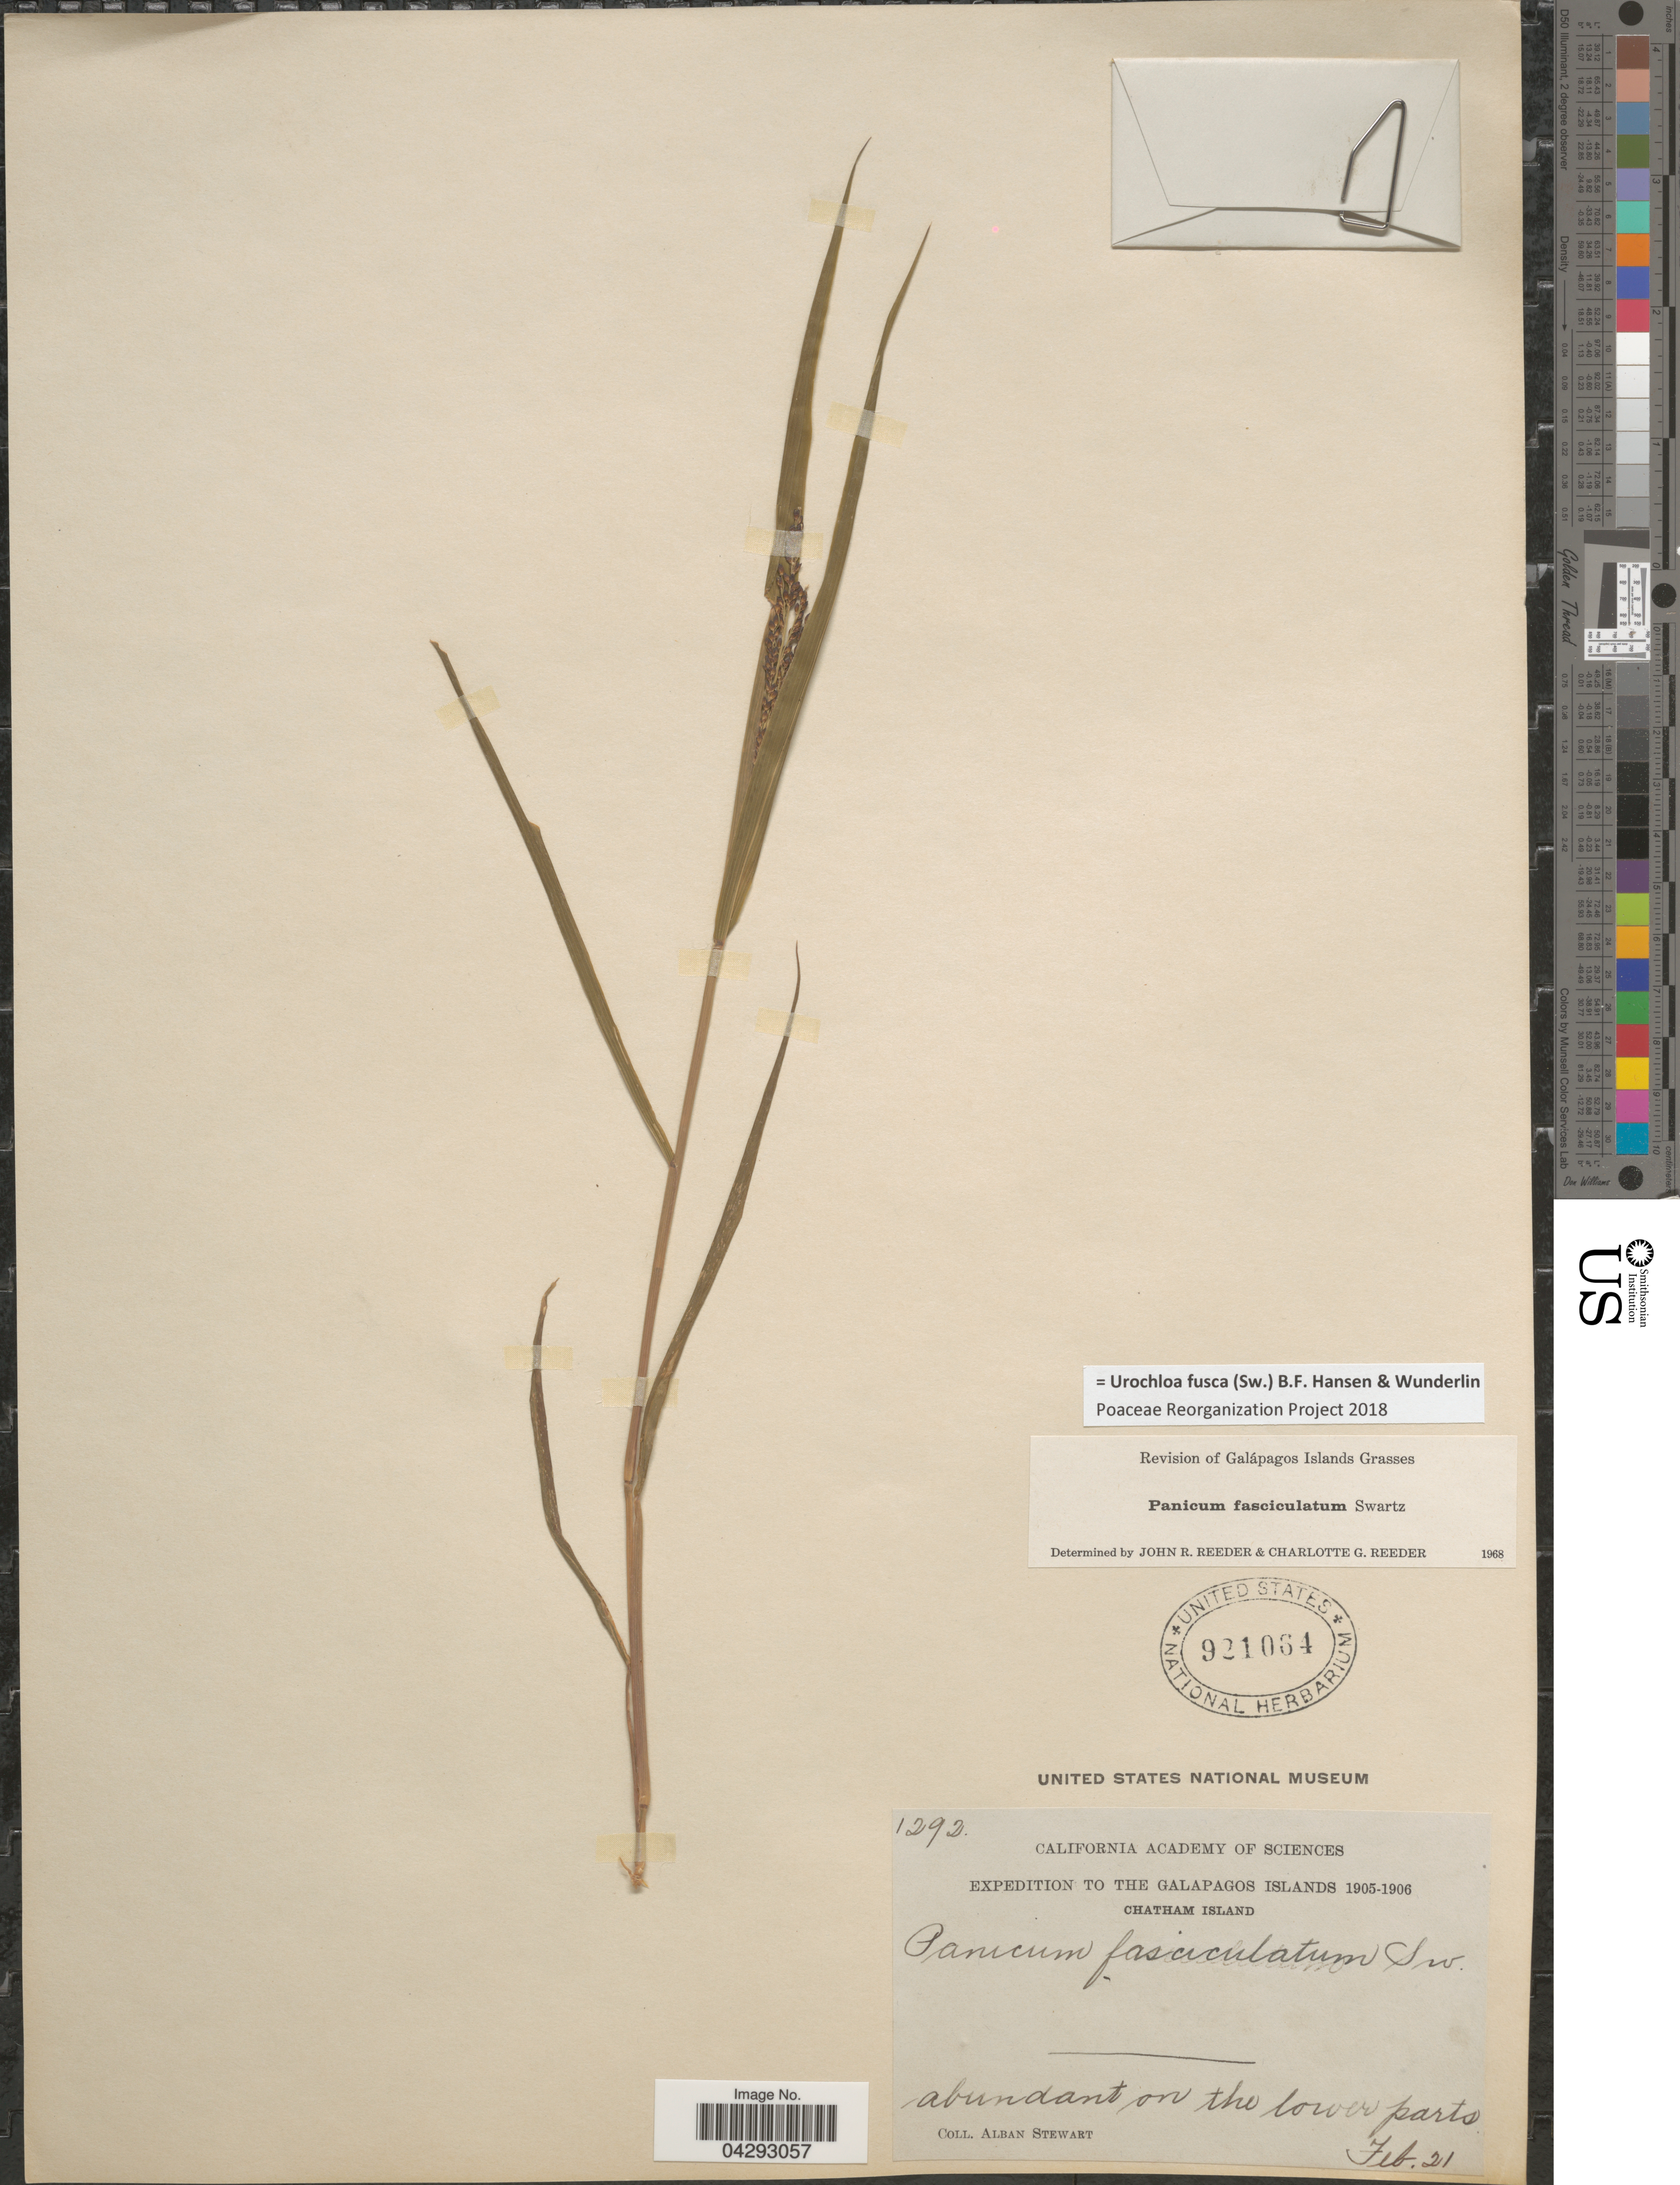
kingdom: Plantae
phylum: Tracheophyta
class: Liliopsida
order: Poales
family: Poaceae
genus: Urochloa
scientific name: Urochloa fusca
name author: (Sw.) B.F. Hansen & Wunderlin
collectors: A. Stewart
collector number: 1292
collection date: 1905-02-21/1906-02-21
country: Ecuador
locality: Expedition to the Galapagos Islands 1905-1906. Chatham Island. Abundant on the lower parts.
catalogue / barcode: US 921064